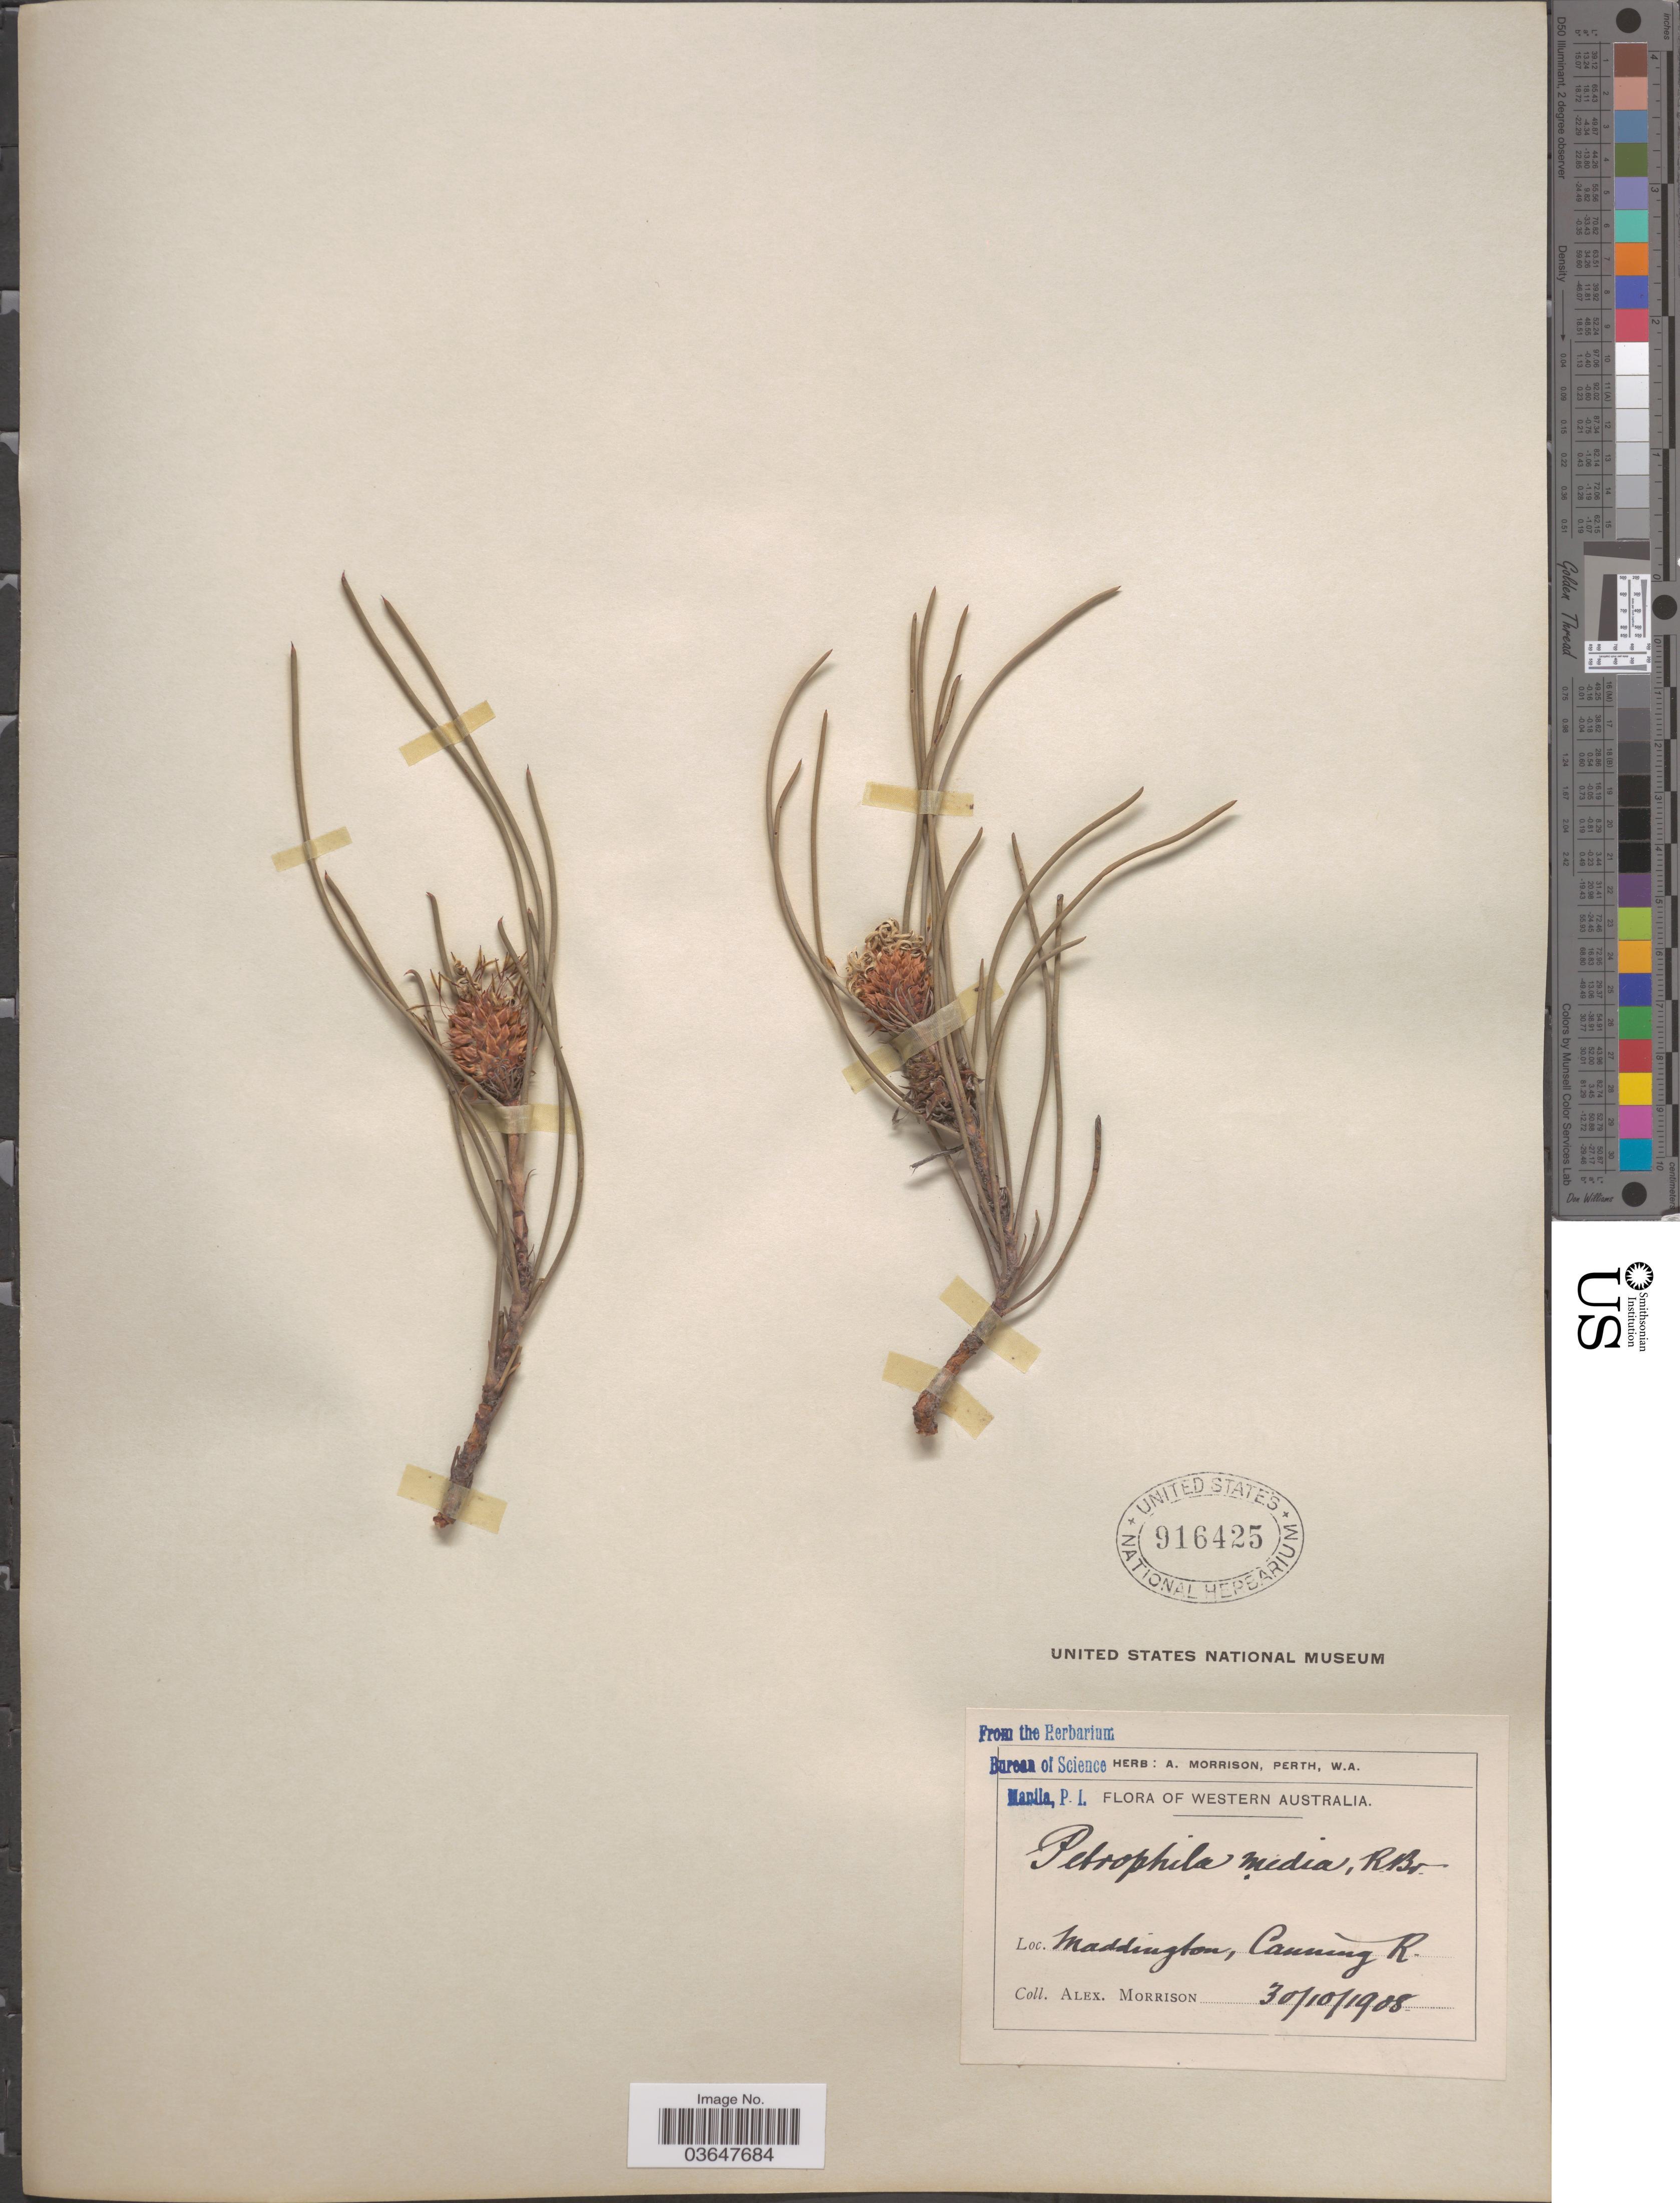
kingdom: Plantae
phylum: Tracheophyta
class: Magnoliopsida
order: Proteales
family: Proteaceae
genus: Petrophile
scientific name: Petrophile media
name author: R. Br.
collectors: A. Morrison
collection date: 1908-10-30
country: Australia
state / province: Western Australia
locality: Maddington, Canning R.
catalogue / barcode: US 916425